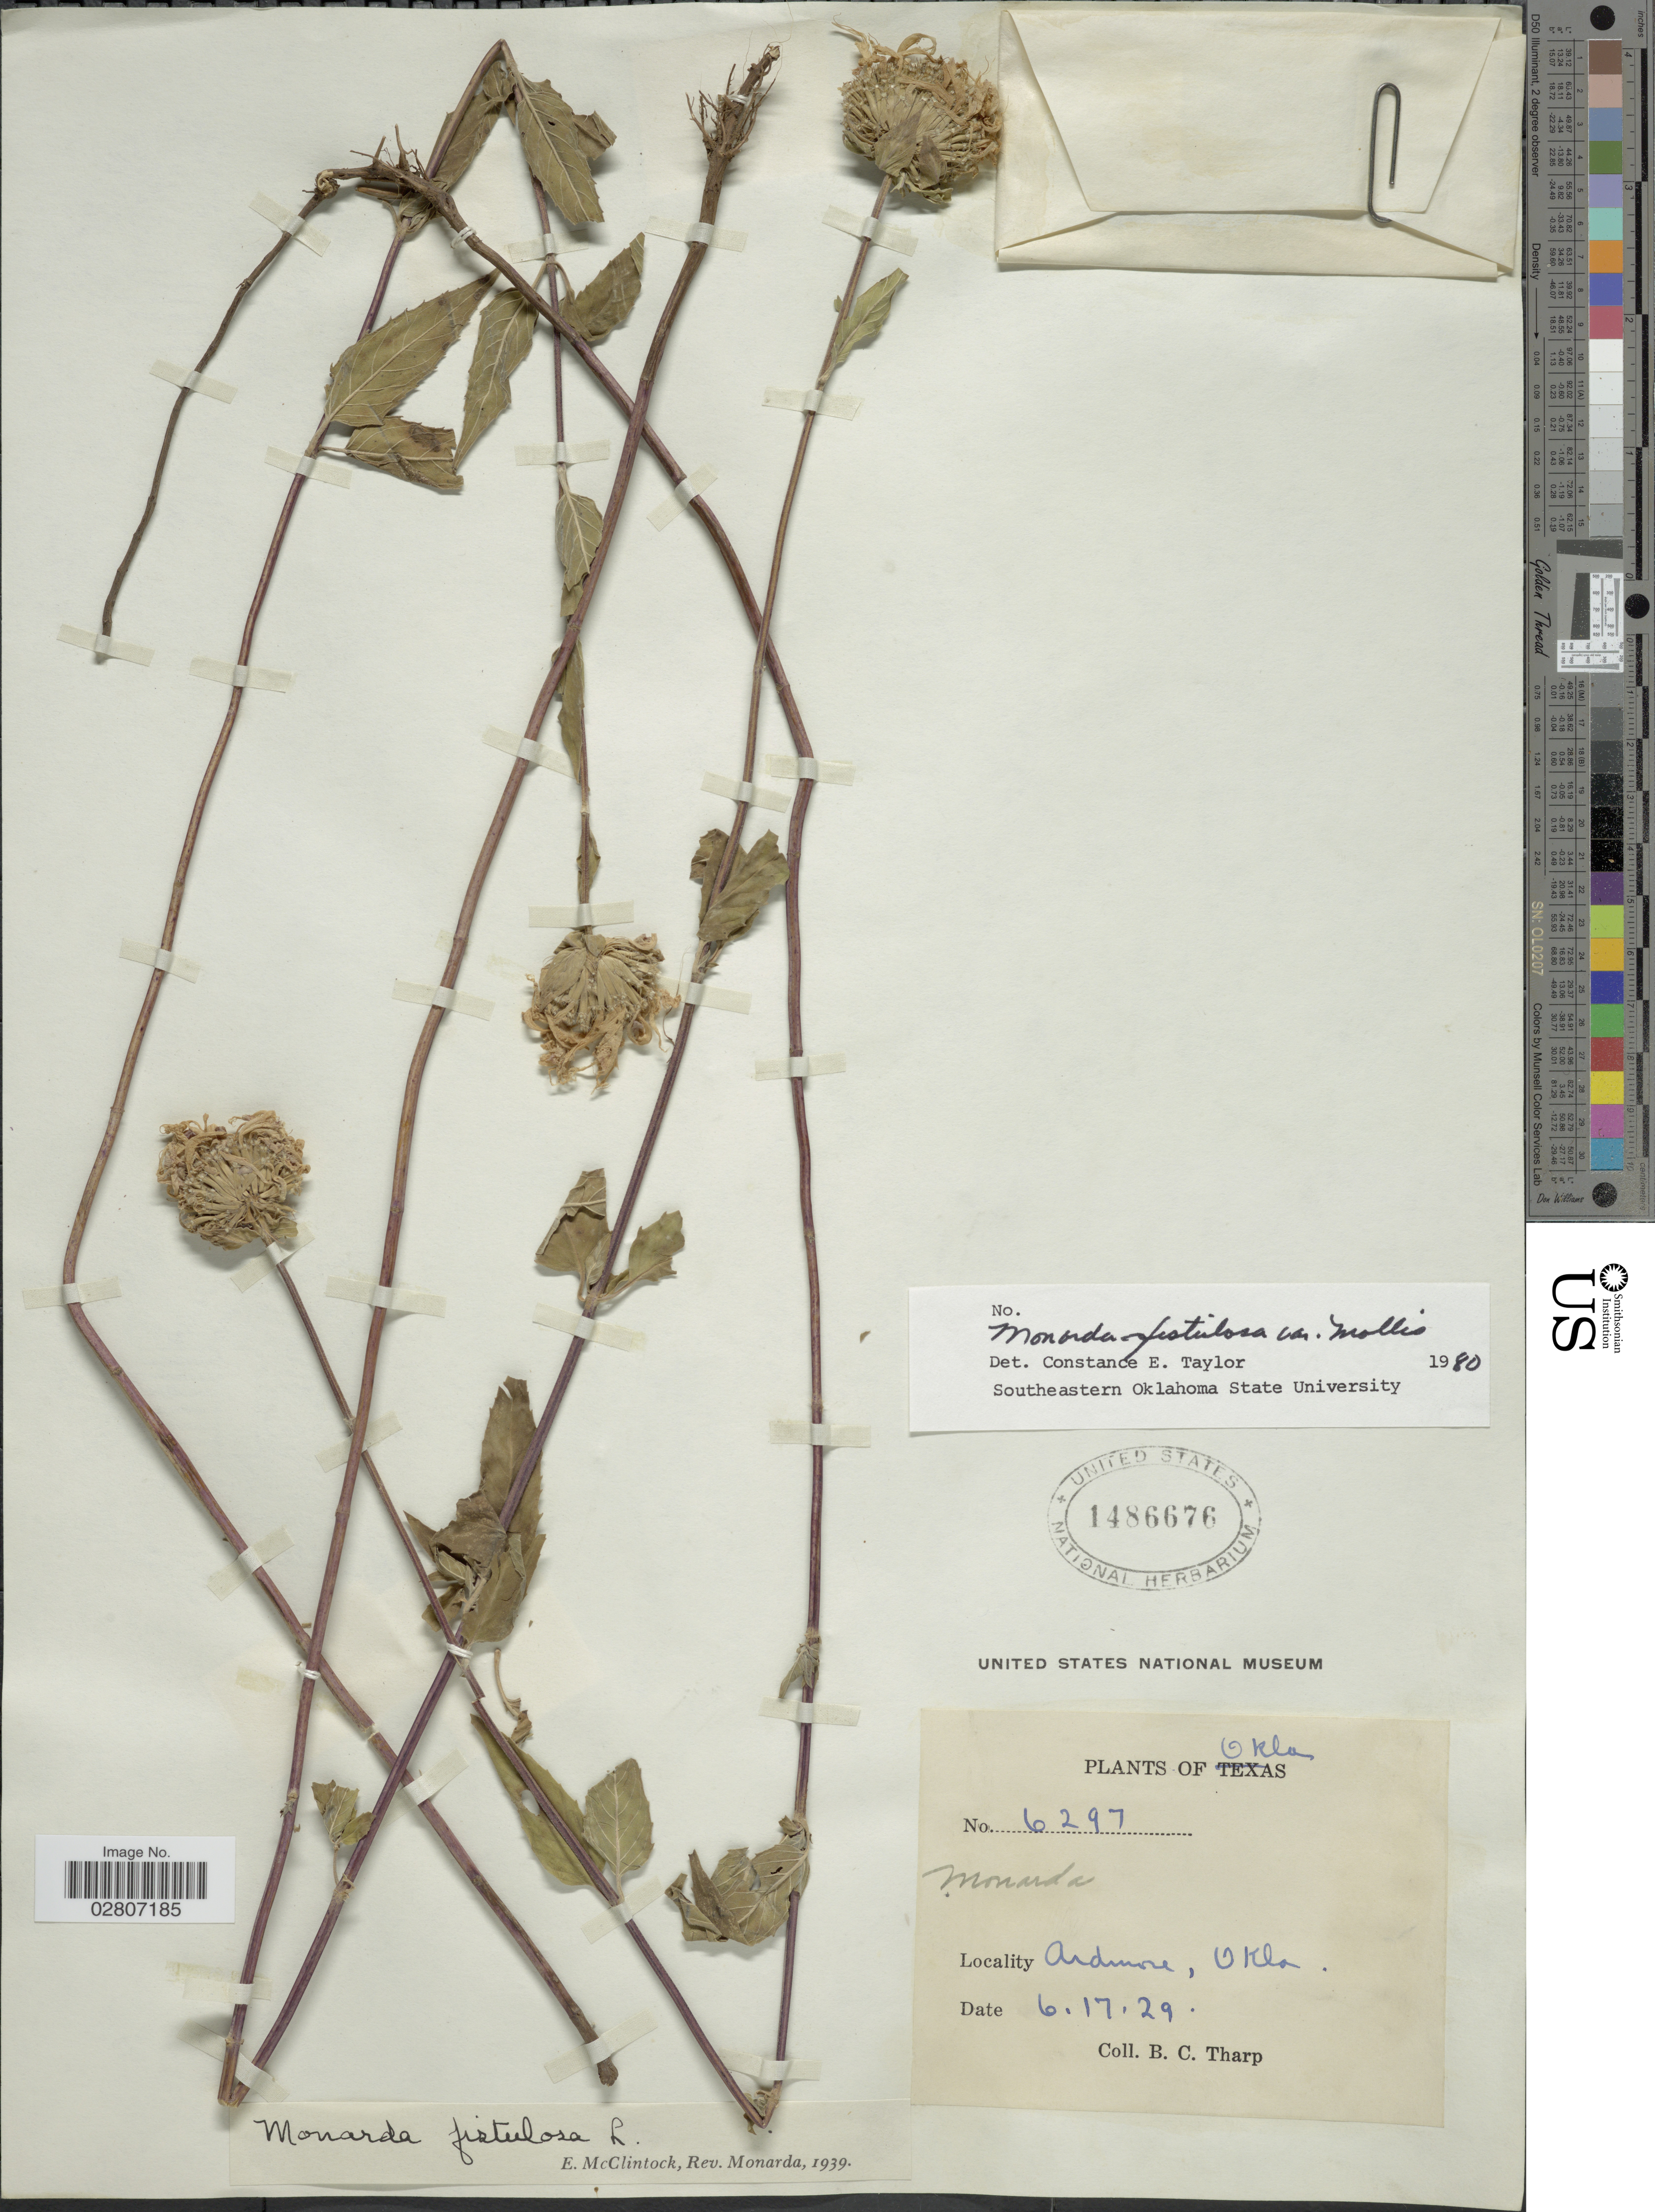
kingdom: Plantae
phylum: Tracheophyta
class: Magnoliopsida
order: Lamiales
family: Lamiaceae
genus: Monarda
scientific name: Monarda fistulosa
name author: L.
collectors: B. C. Tharp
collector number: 6297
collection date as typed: Transcribed d/m/y: 17/6/29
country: United States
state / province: Oklahoma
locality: Ardmore.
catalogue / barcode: US 1486676